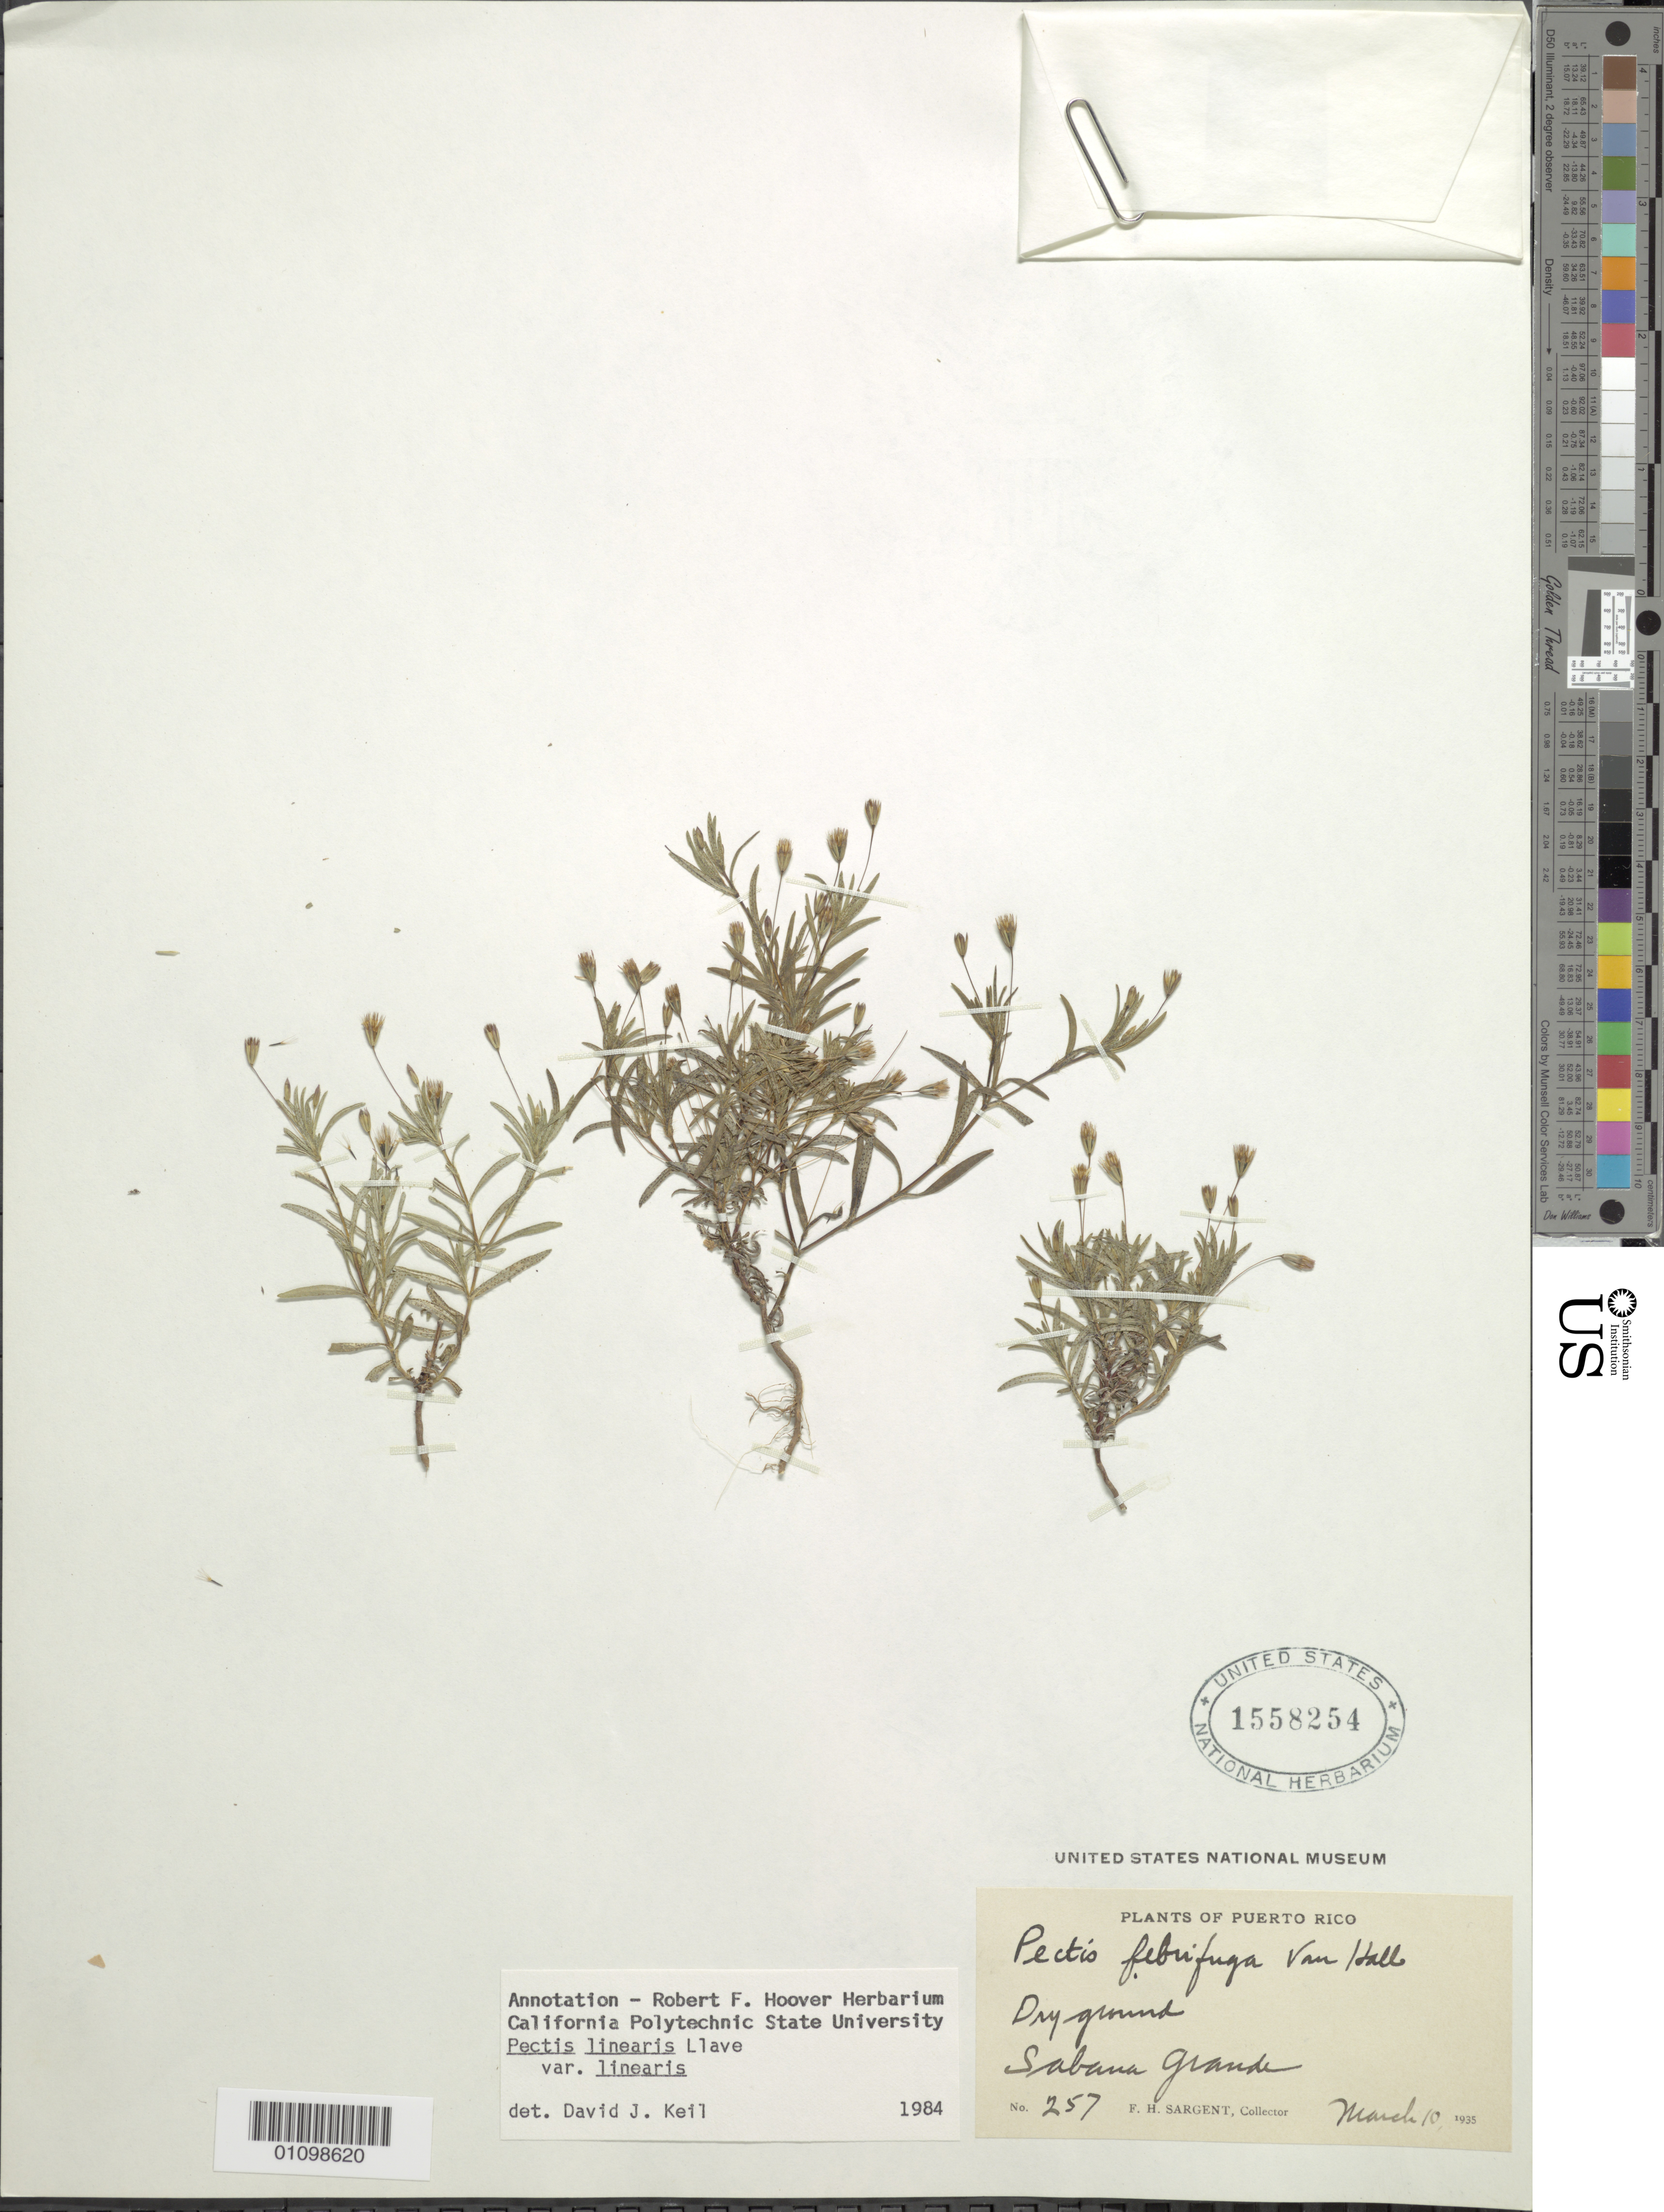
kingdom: Plantae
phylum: Tracheophyta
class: Magnoliopsida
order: Asterales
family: Asteraceae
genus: Pectis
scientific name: Pectis linearis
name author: La Llave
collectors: F. H. Sargent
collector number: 257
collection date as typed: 10 Mar 1935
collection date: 1935-03-10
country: Puerto Rico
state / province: Sabana Grande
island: Puerto Rico I.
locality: Dry ground.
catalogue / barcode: US 1558254